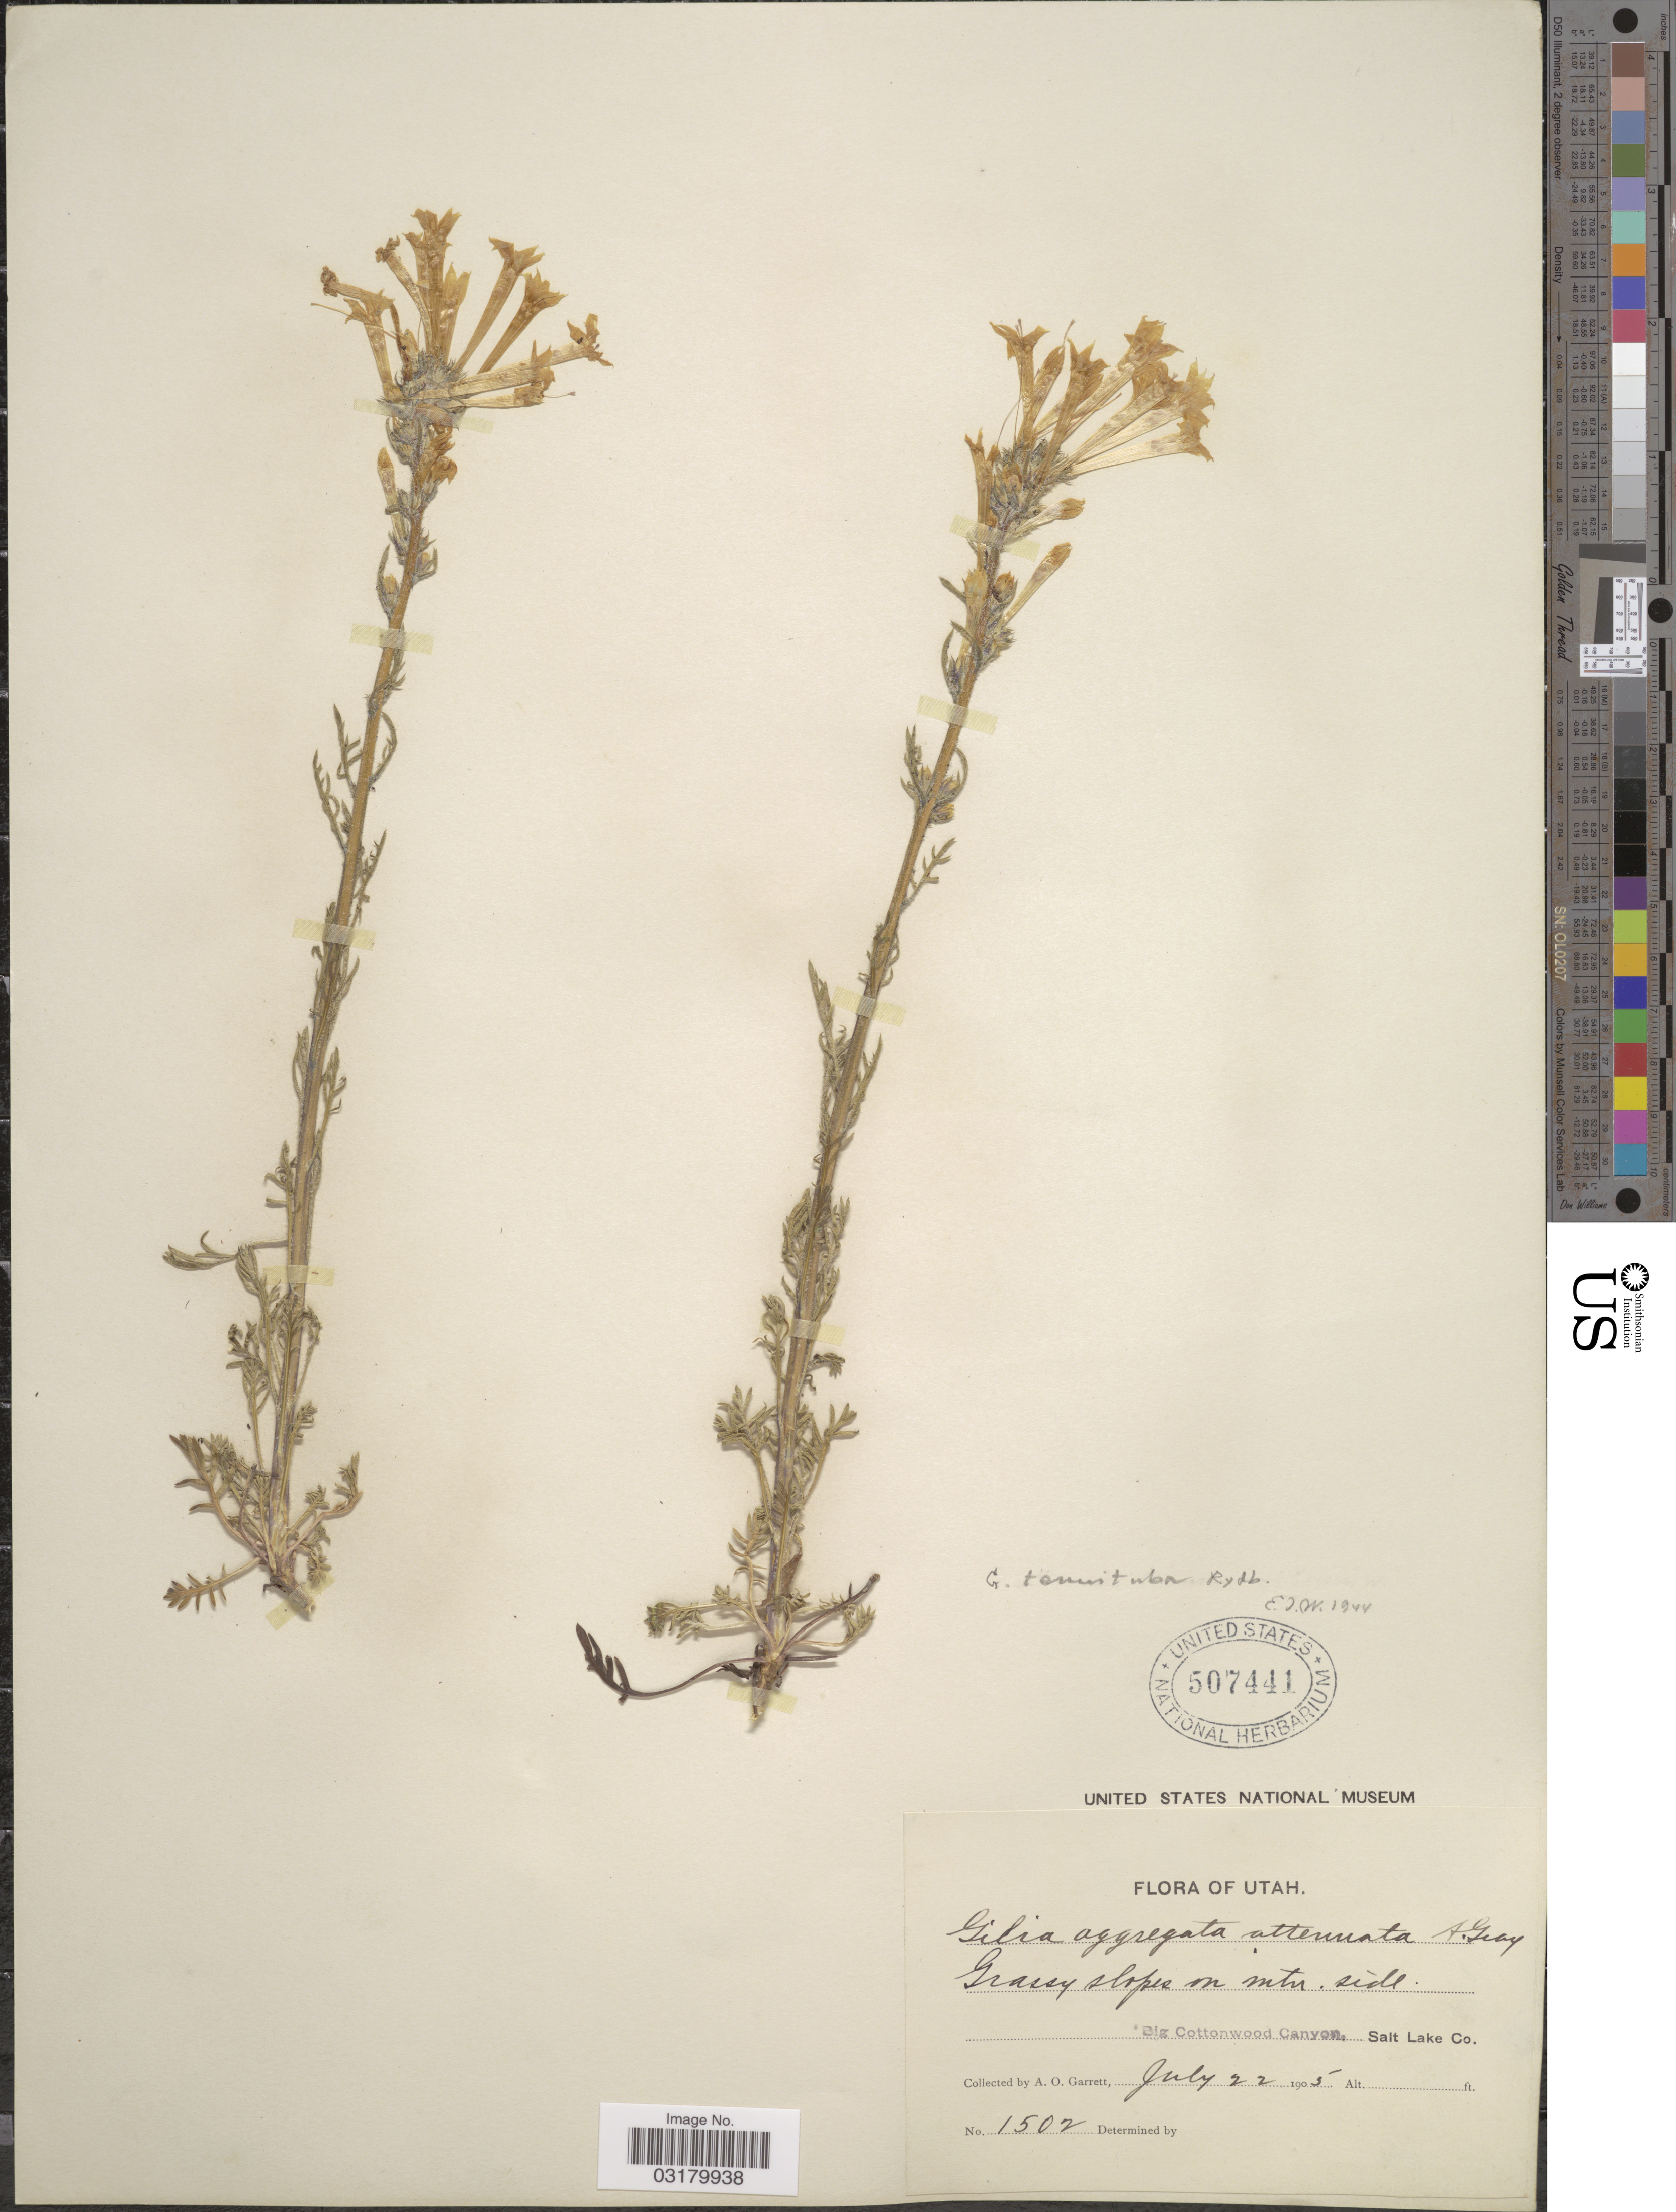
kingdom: Plantae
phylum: Tracheophyta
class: Magnoliopsida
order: Ericales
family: Polemoniaceae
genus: Ipomopsis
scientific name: Ipomopsis tenuituba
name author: (Rydb.) V.E. Grant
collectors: A. O. Garrett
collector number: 1502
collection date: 1905-07-22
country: United States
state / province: Utah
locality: Grassy slopes on mtn. side. Big Cottonwood Canyon, Salt Lake Co.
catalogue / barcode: US 507441